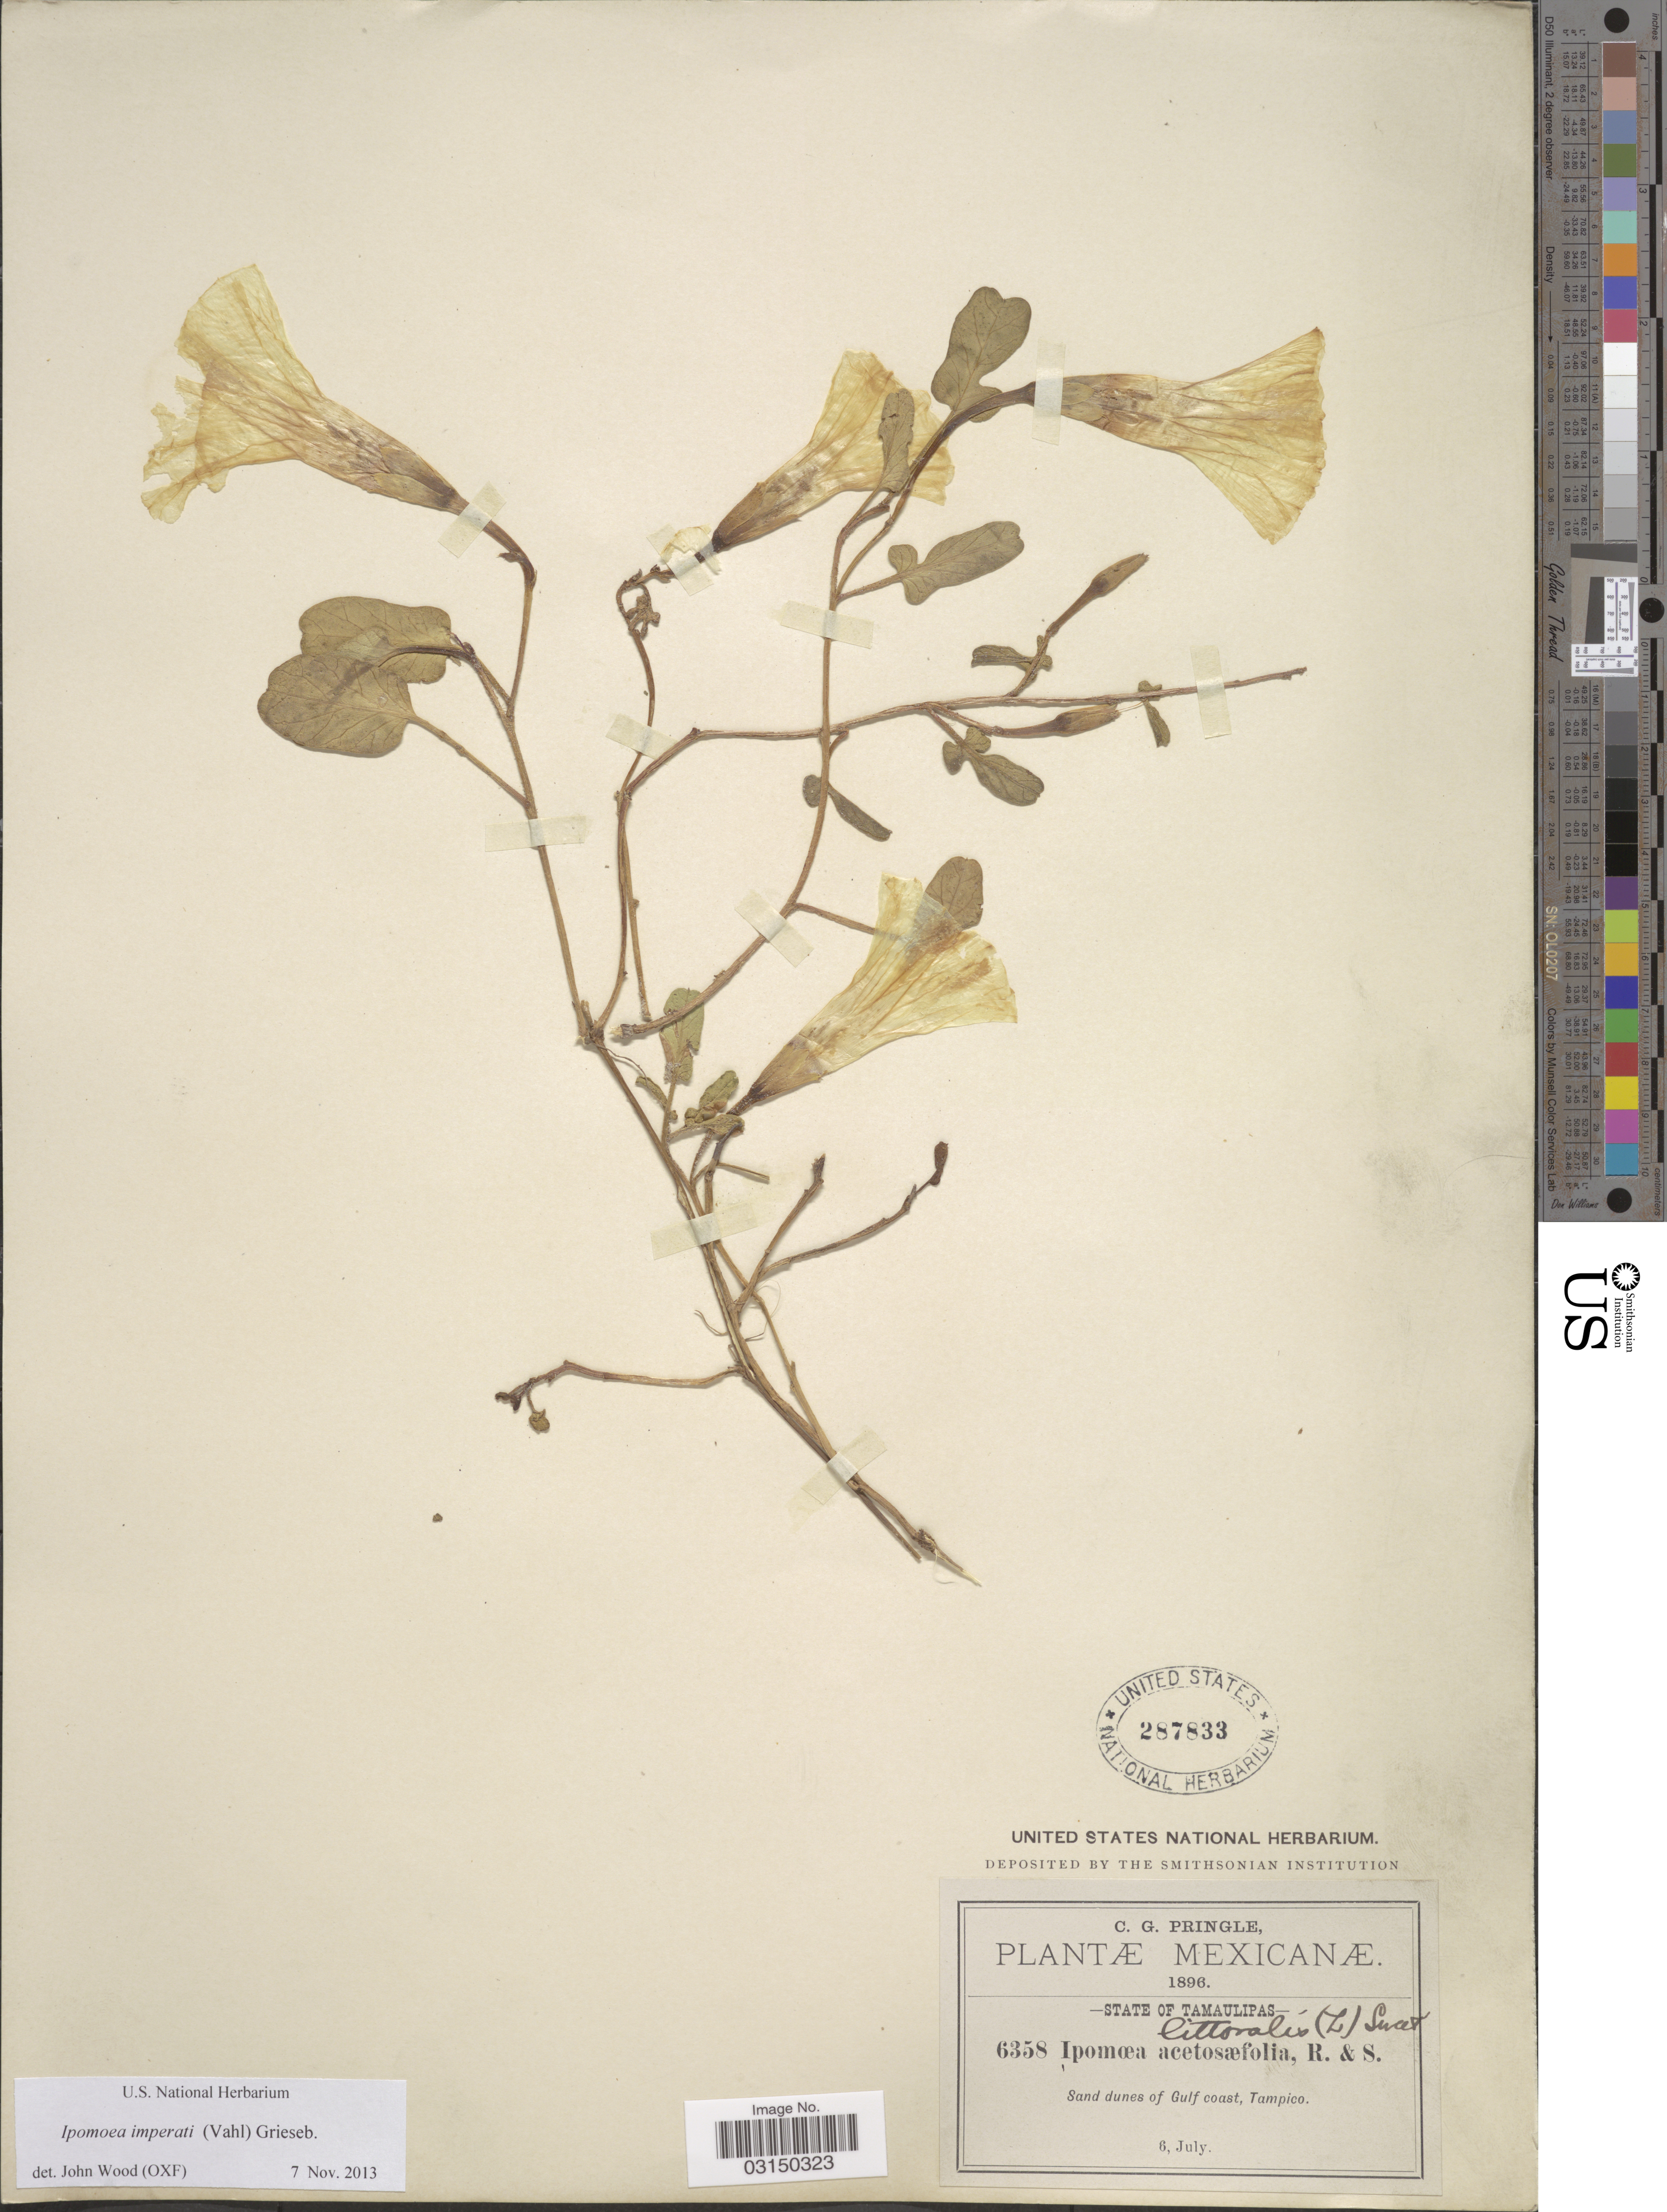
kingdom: Plantae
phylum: Tracheophyta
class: Magnoliopsida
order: Solanales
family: Convolvulaceae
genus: Ipomoea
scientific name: Ipomoea imperati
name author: (Vahl) Griseb.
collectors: C. G. Pringle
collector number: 6358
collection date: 1896-07-06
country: Mexico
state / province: Tamaulipas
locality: Sand dunes of Gulf coast, Tampico.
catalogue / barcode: US 287833